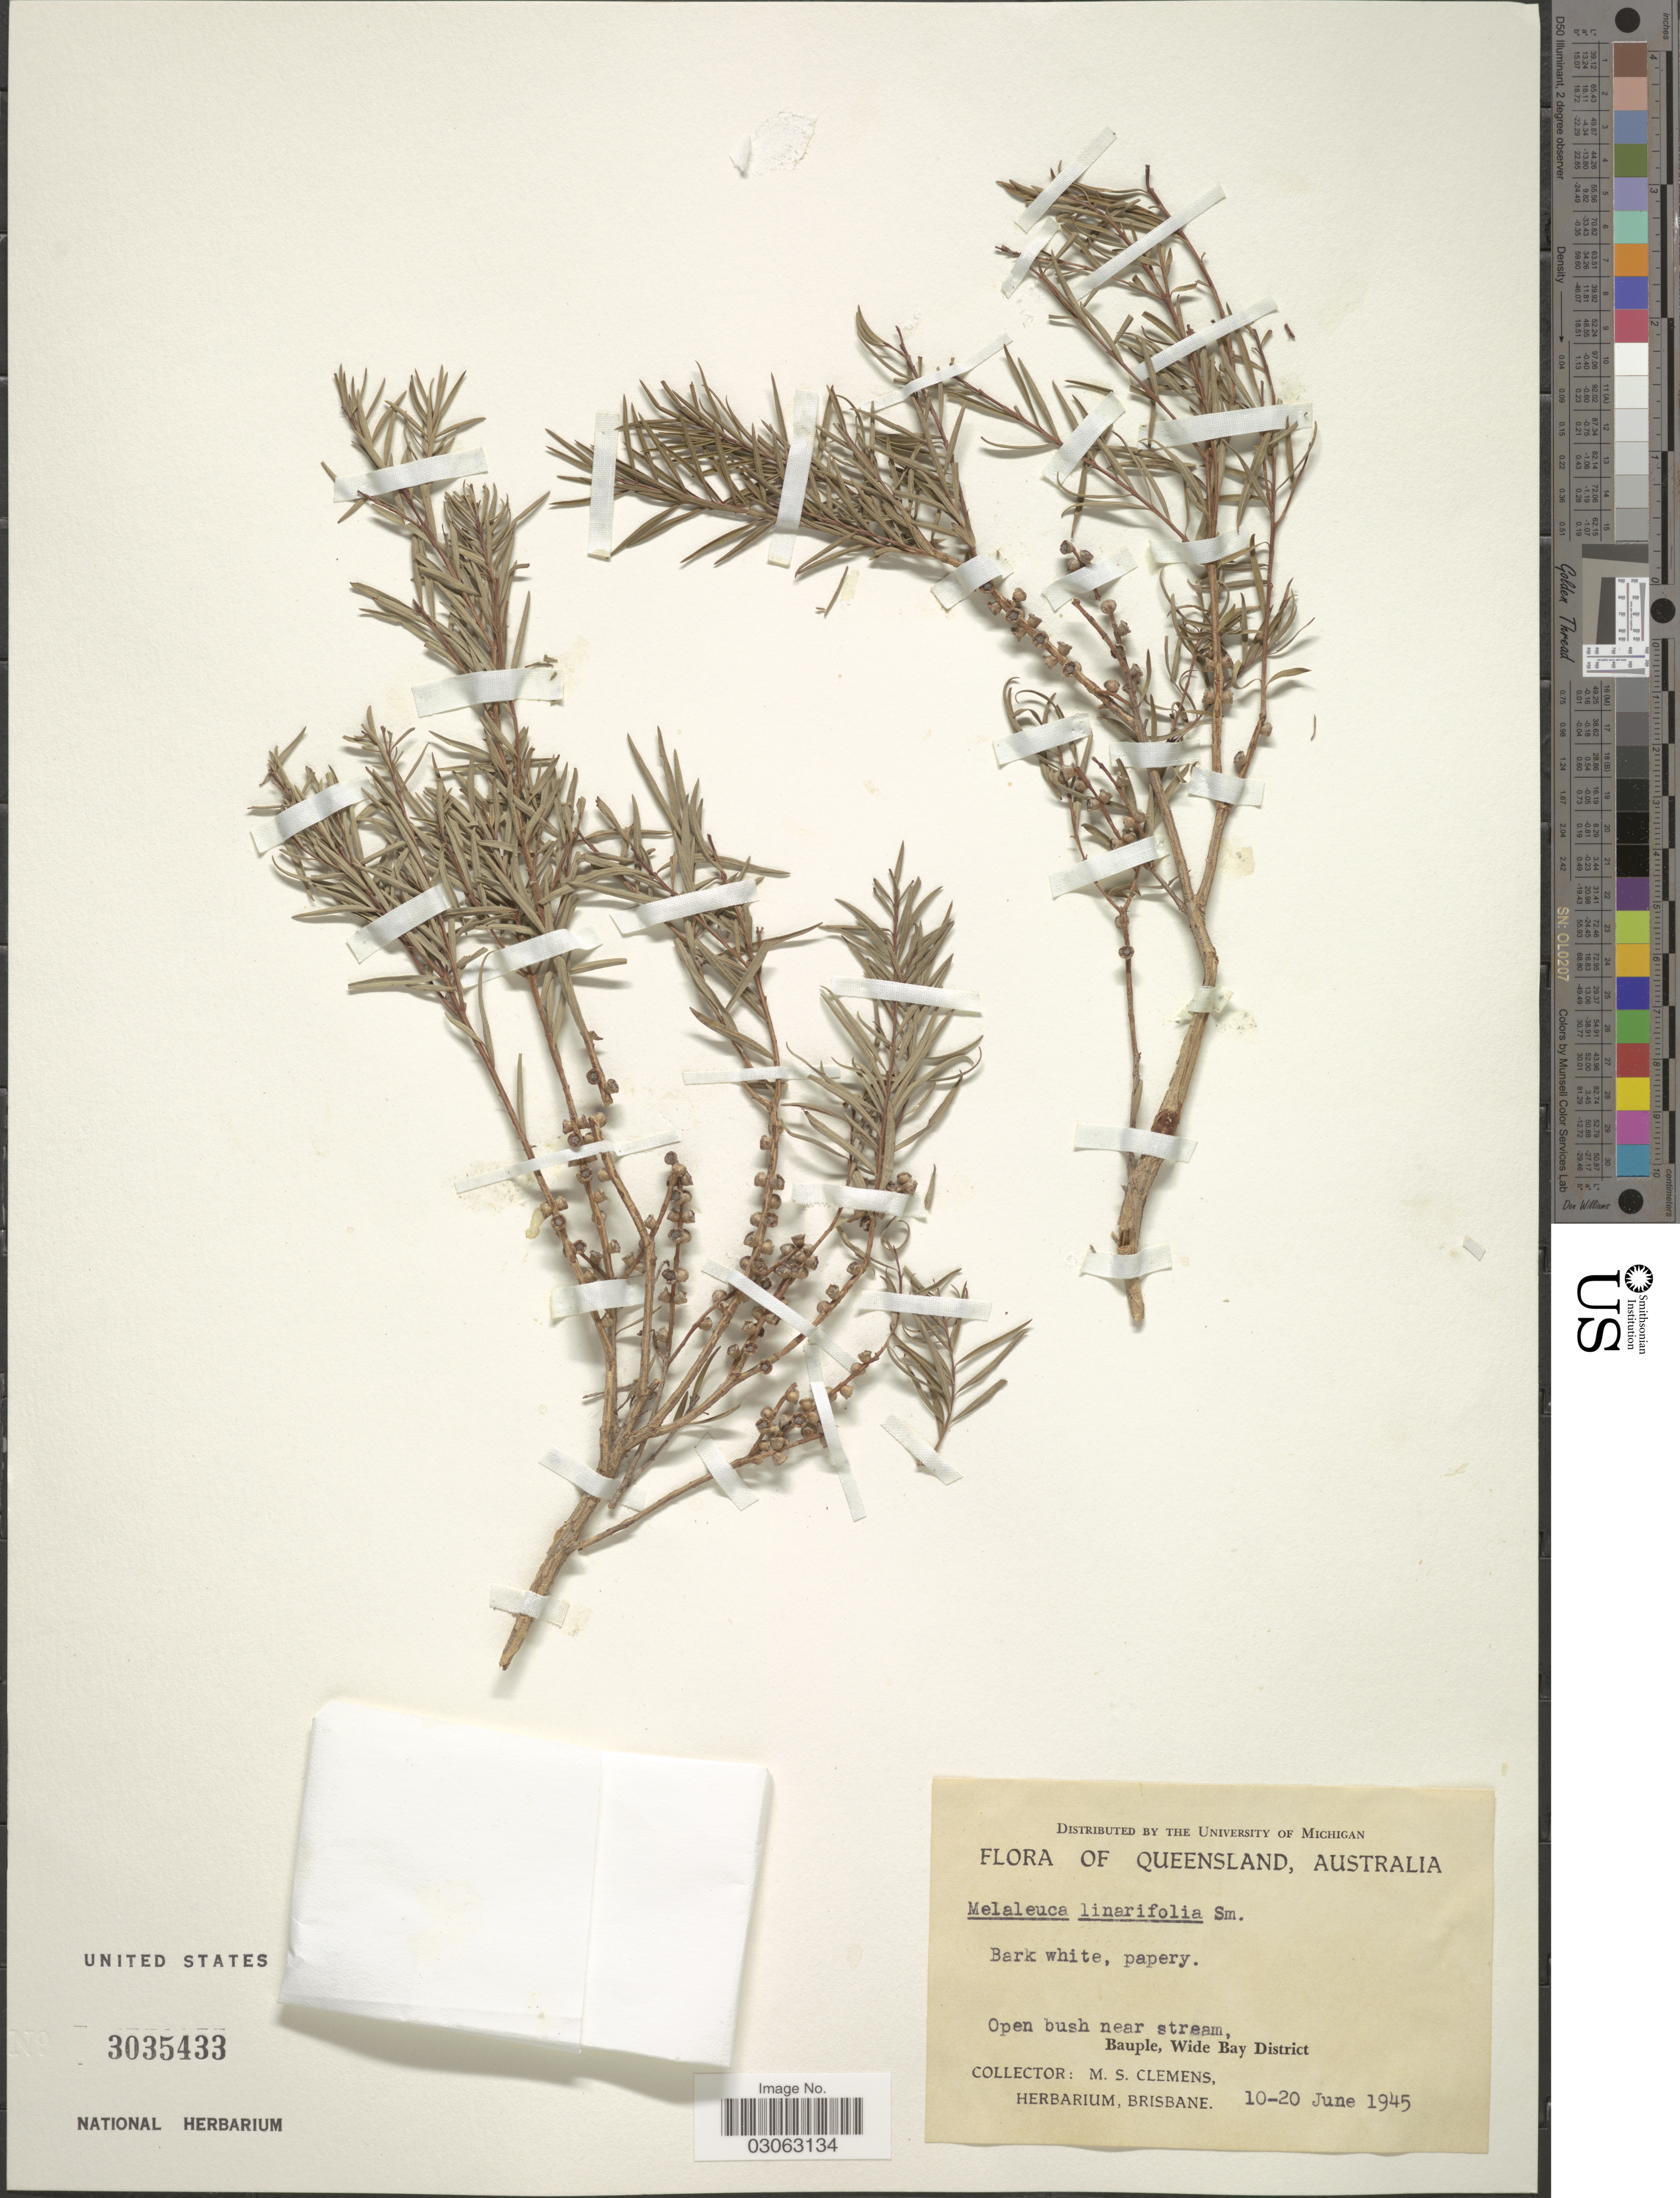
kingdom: Plantae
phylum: Tracheophyta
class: Magnoliopsida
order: Myrtales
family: Myrtaceae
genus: Melaleuca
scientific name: Melaleuca linariifolia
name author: Sm.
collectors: M. S. Clemens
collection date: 1945-06-10/1945-06-20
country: Australia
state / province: Queensland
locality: Bauple, Wide Bay District.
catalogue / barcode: US 3035433